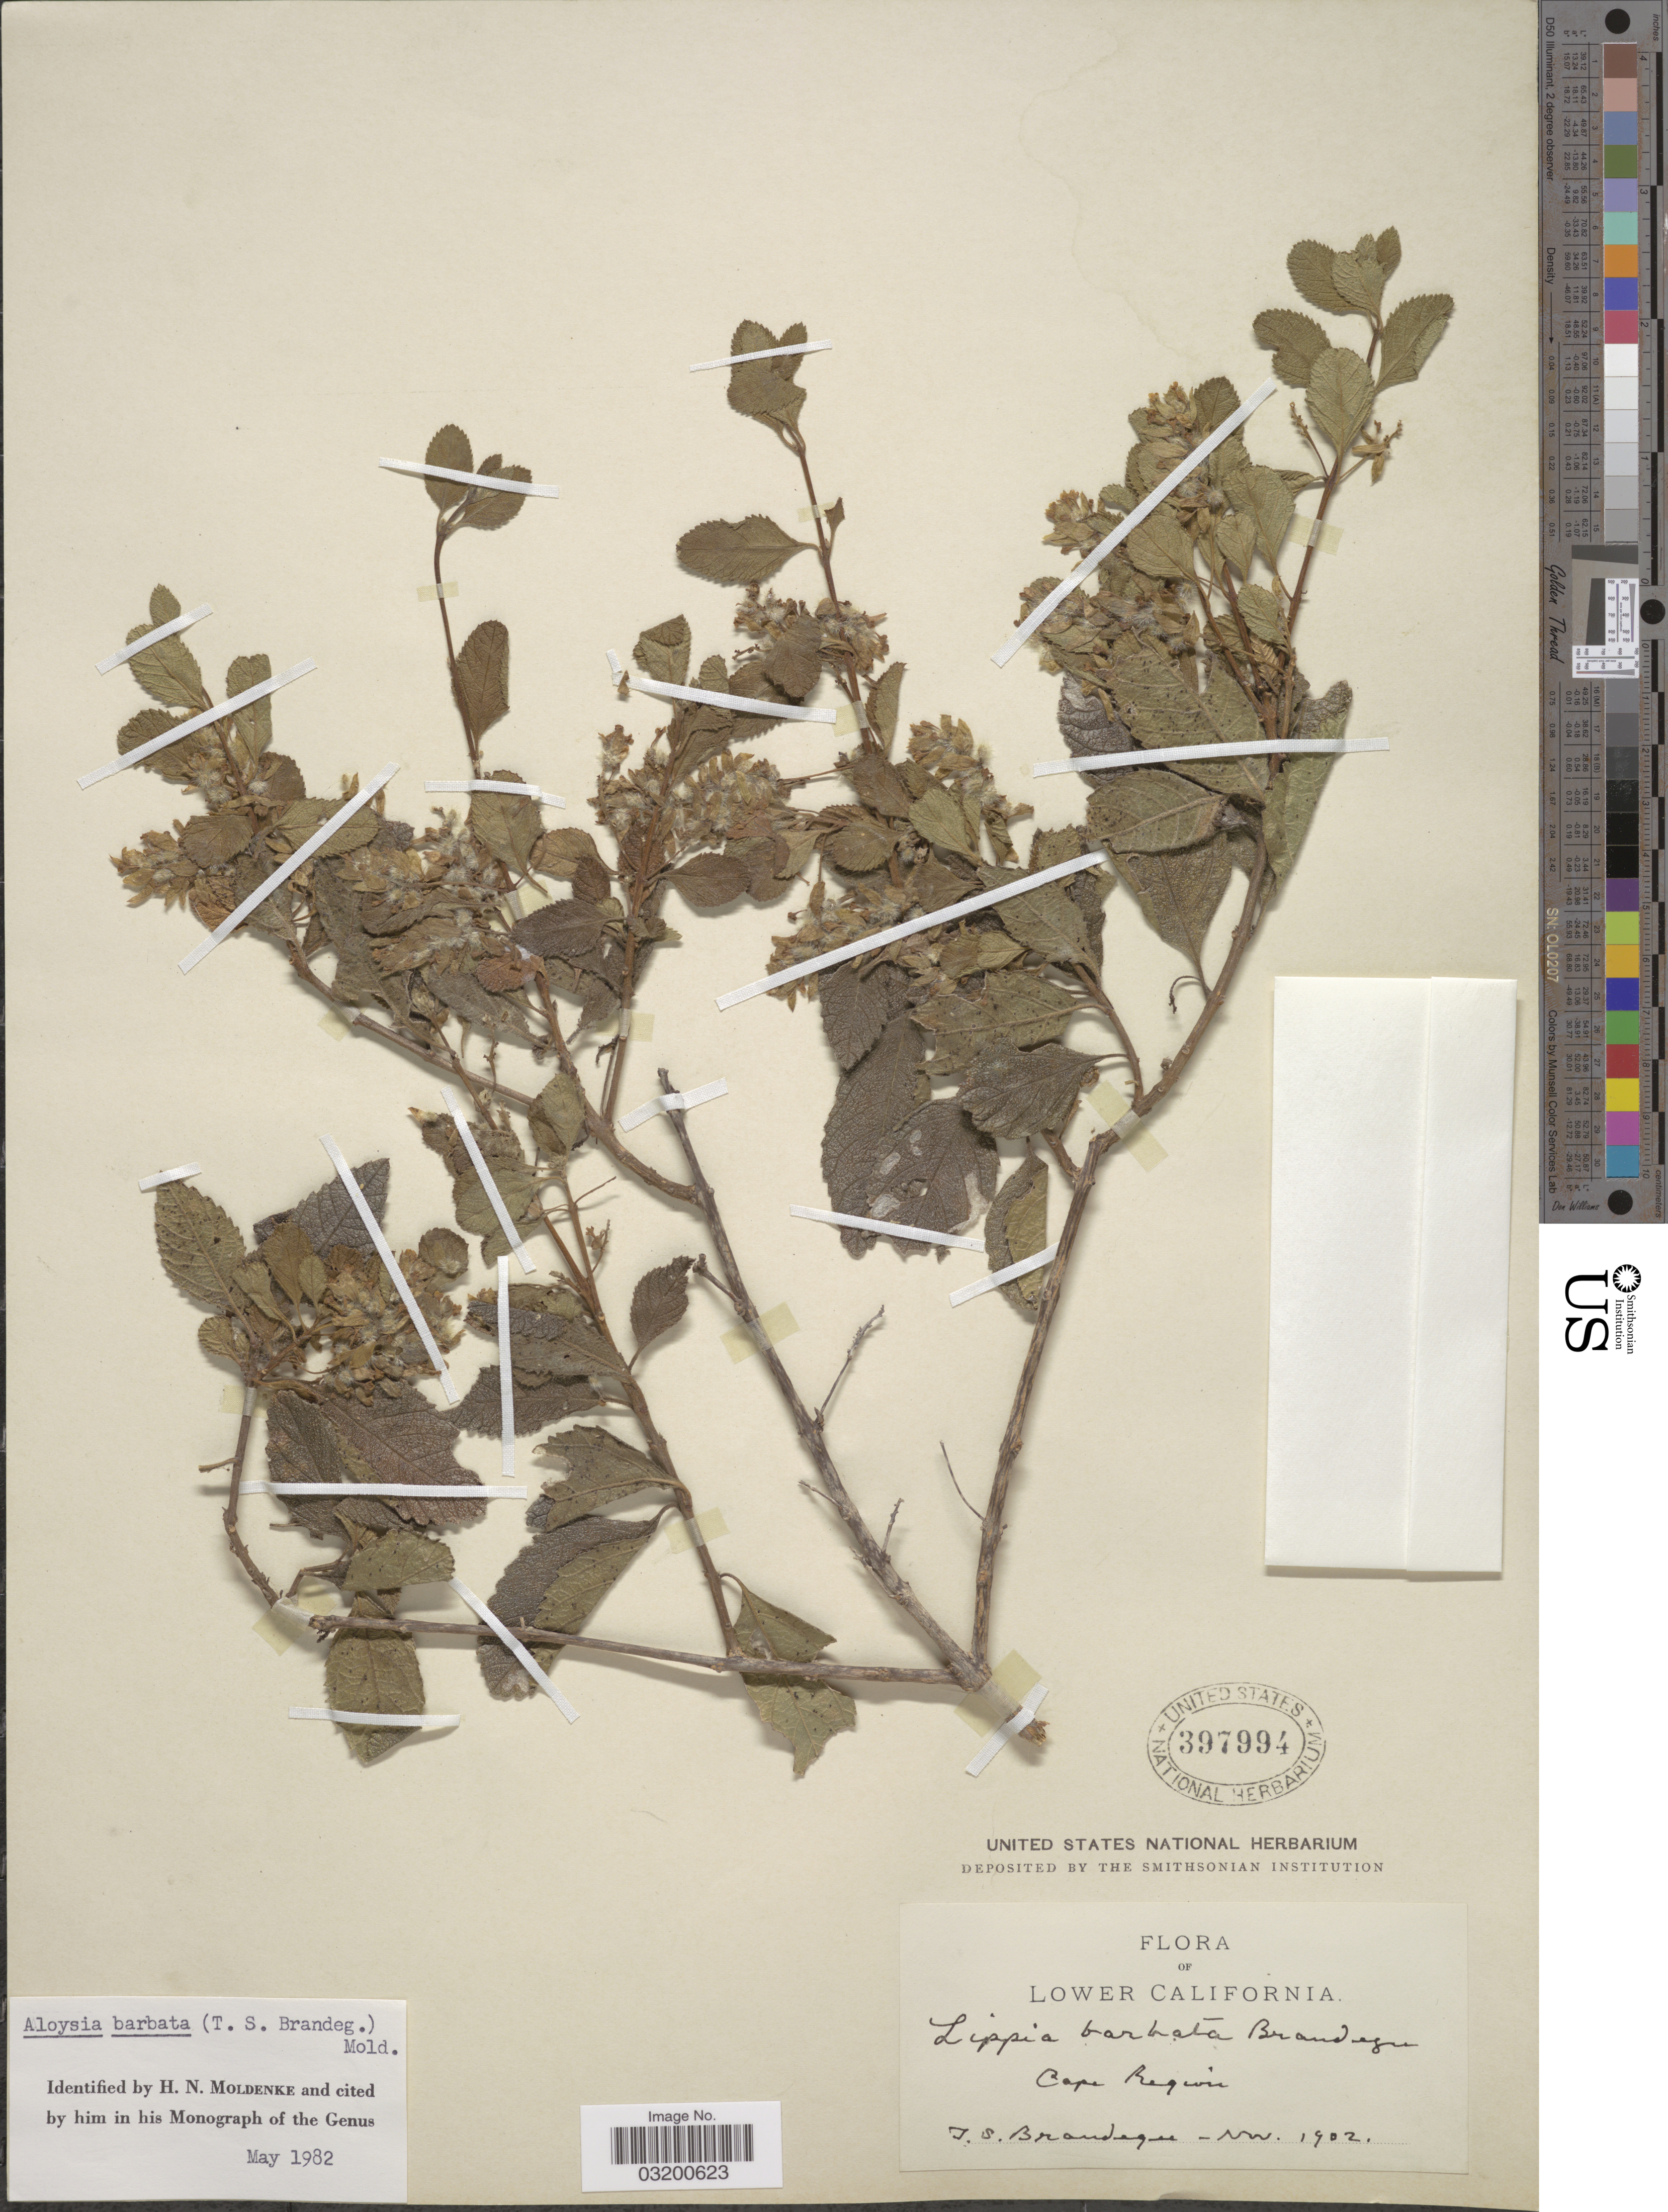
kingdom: Plantae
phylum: Tracheophyta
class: Magnoliopsida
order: Lamiales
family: Verbenaceae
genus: Aloysia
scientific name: Aloysia barbata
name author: (Brandegee) Moldenke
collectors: T. S. Brandegee (herbarium)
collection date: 1902-11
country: Mexico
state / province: Baja California Norte / Baja California Sur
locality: Lower California. Cape Region.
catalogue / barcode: US 397994